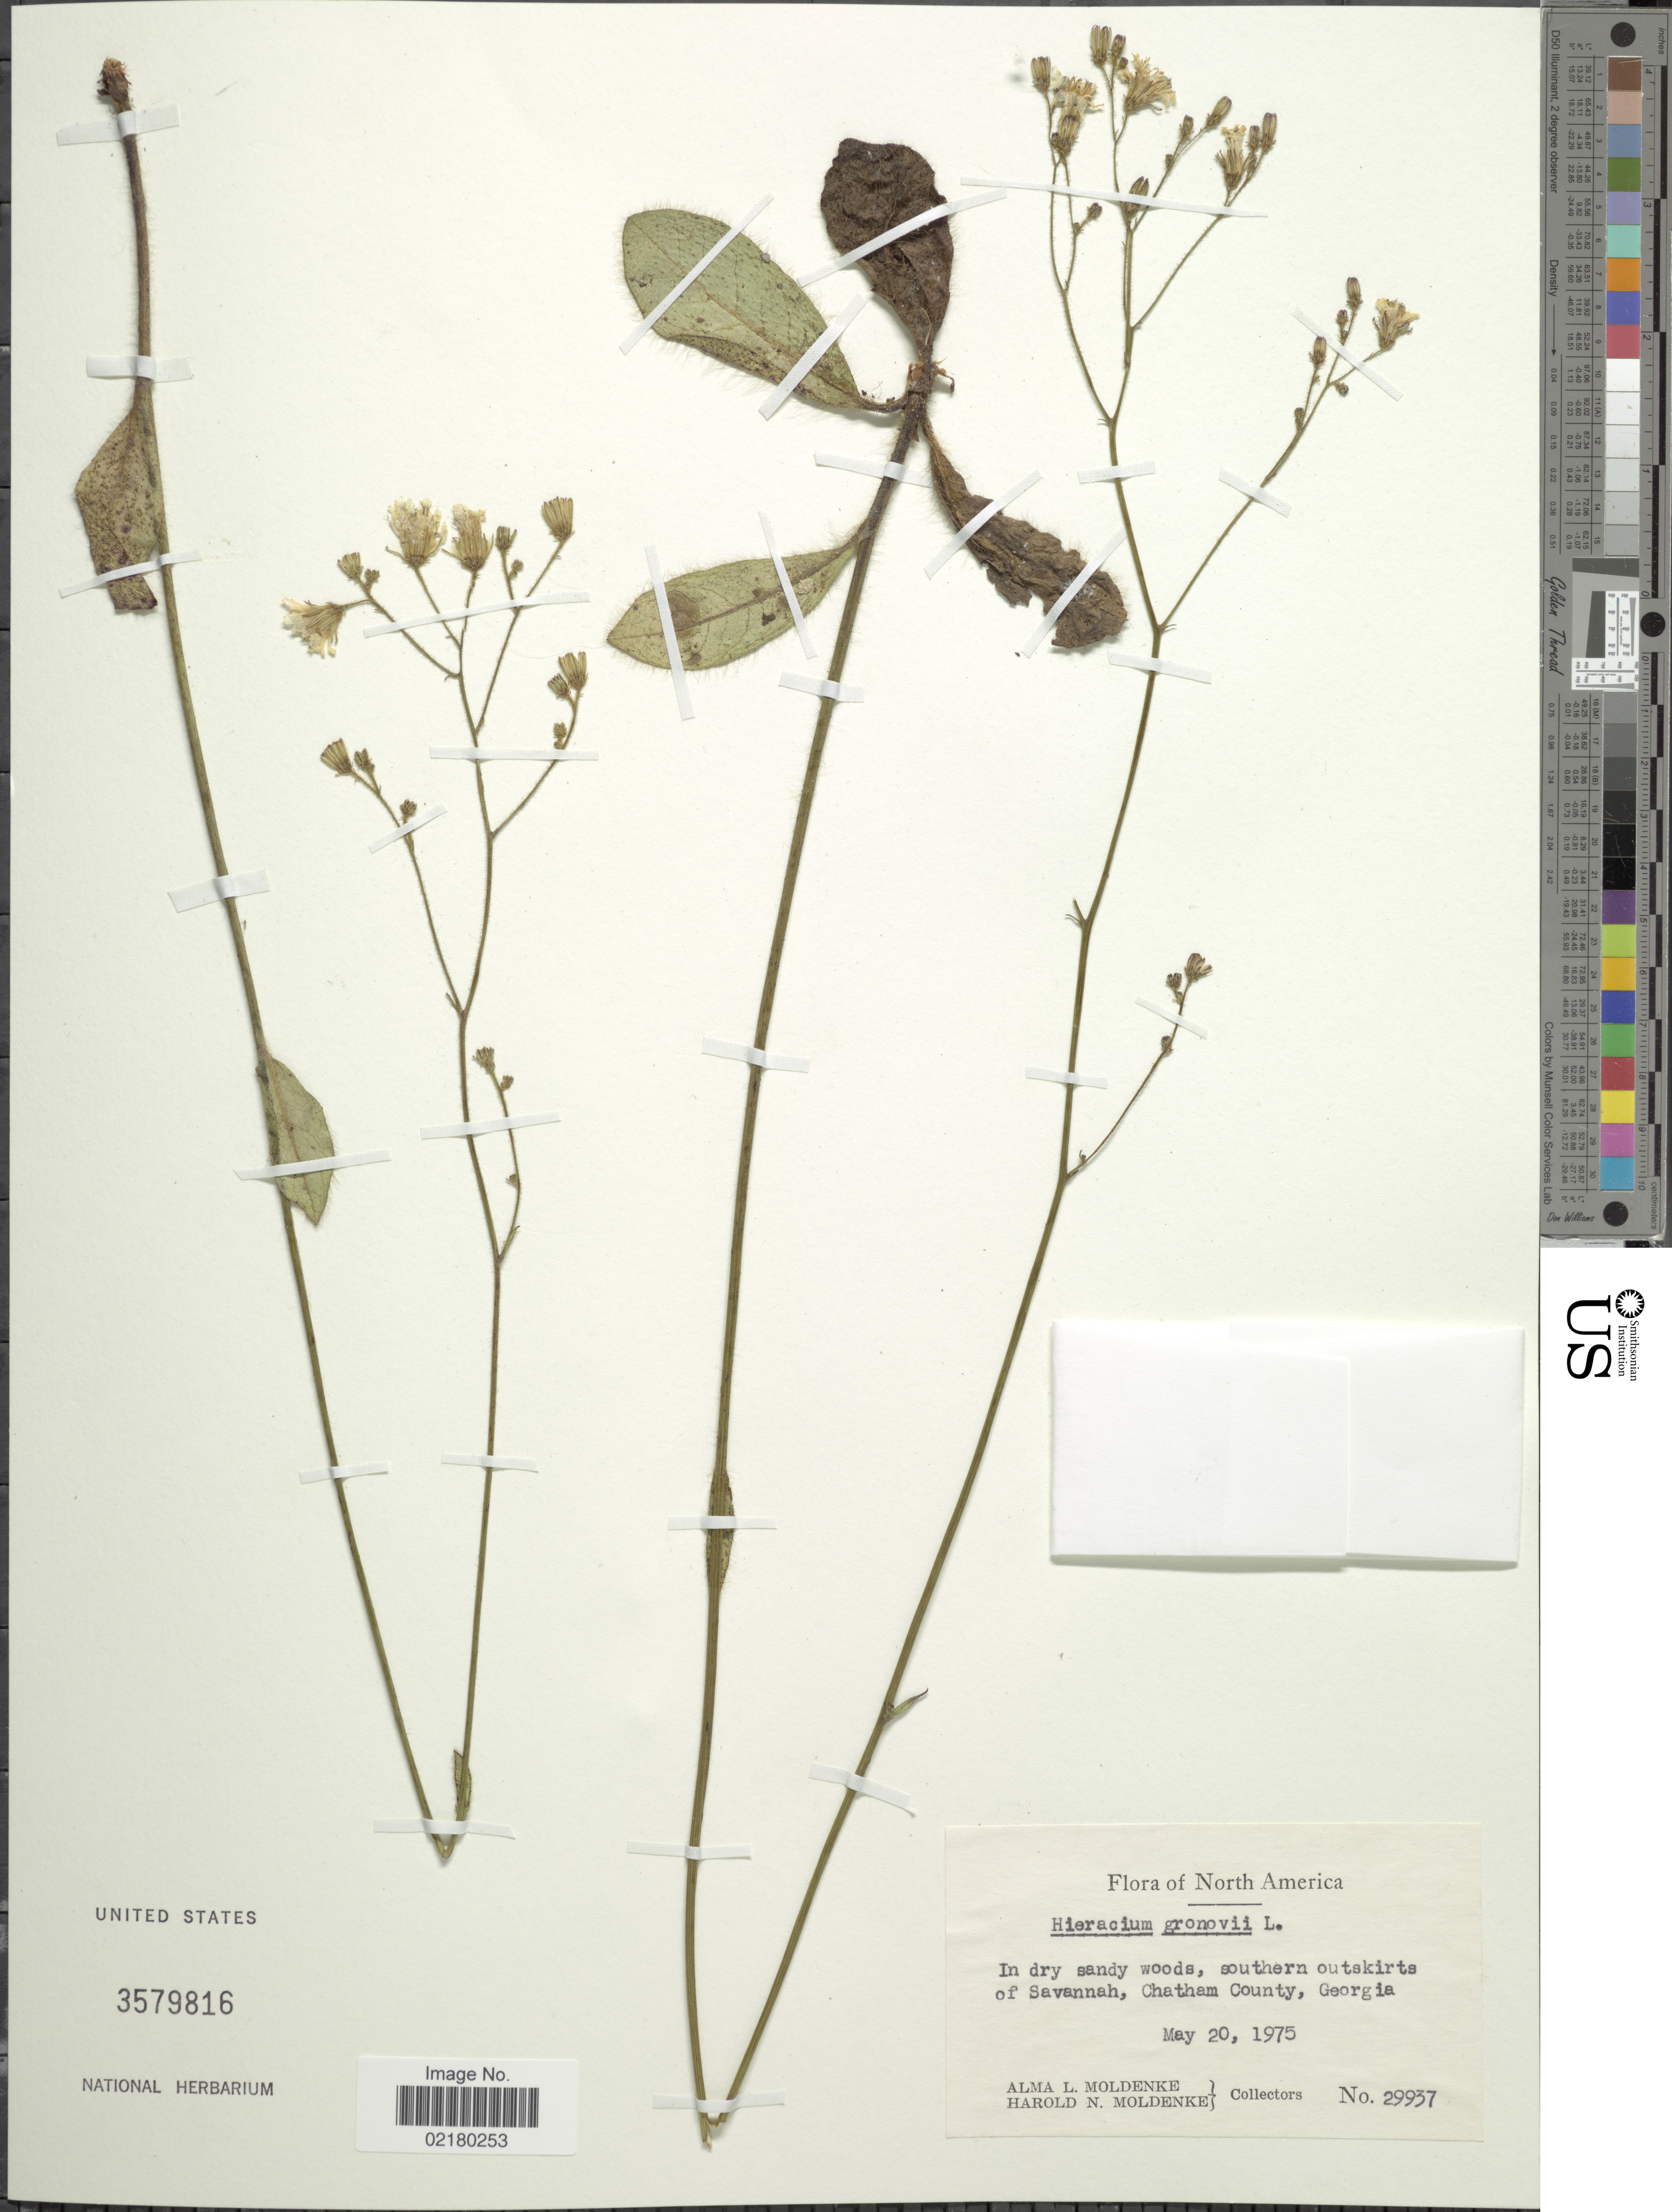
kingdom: Plantae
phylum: Tracheophyta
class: Magnoliopsida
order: Asterales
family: Asteraceae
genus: Hieracium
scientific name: Hieracium gronovii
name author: L.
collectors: A. L. Moldenke & H. N. Moldenke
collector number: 29937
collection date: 1975-05-20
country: United States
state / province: Georgia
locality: North America, in dry sandy woods, southern outskirts of Savannah, Chatham County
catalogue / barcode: US 3579816